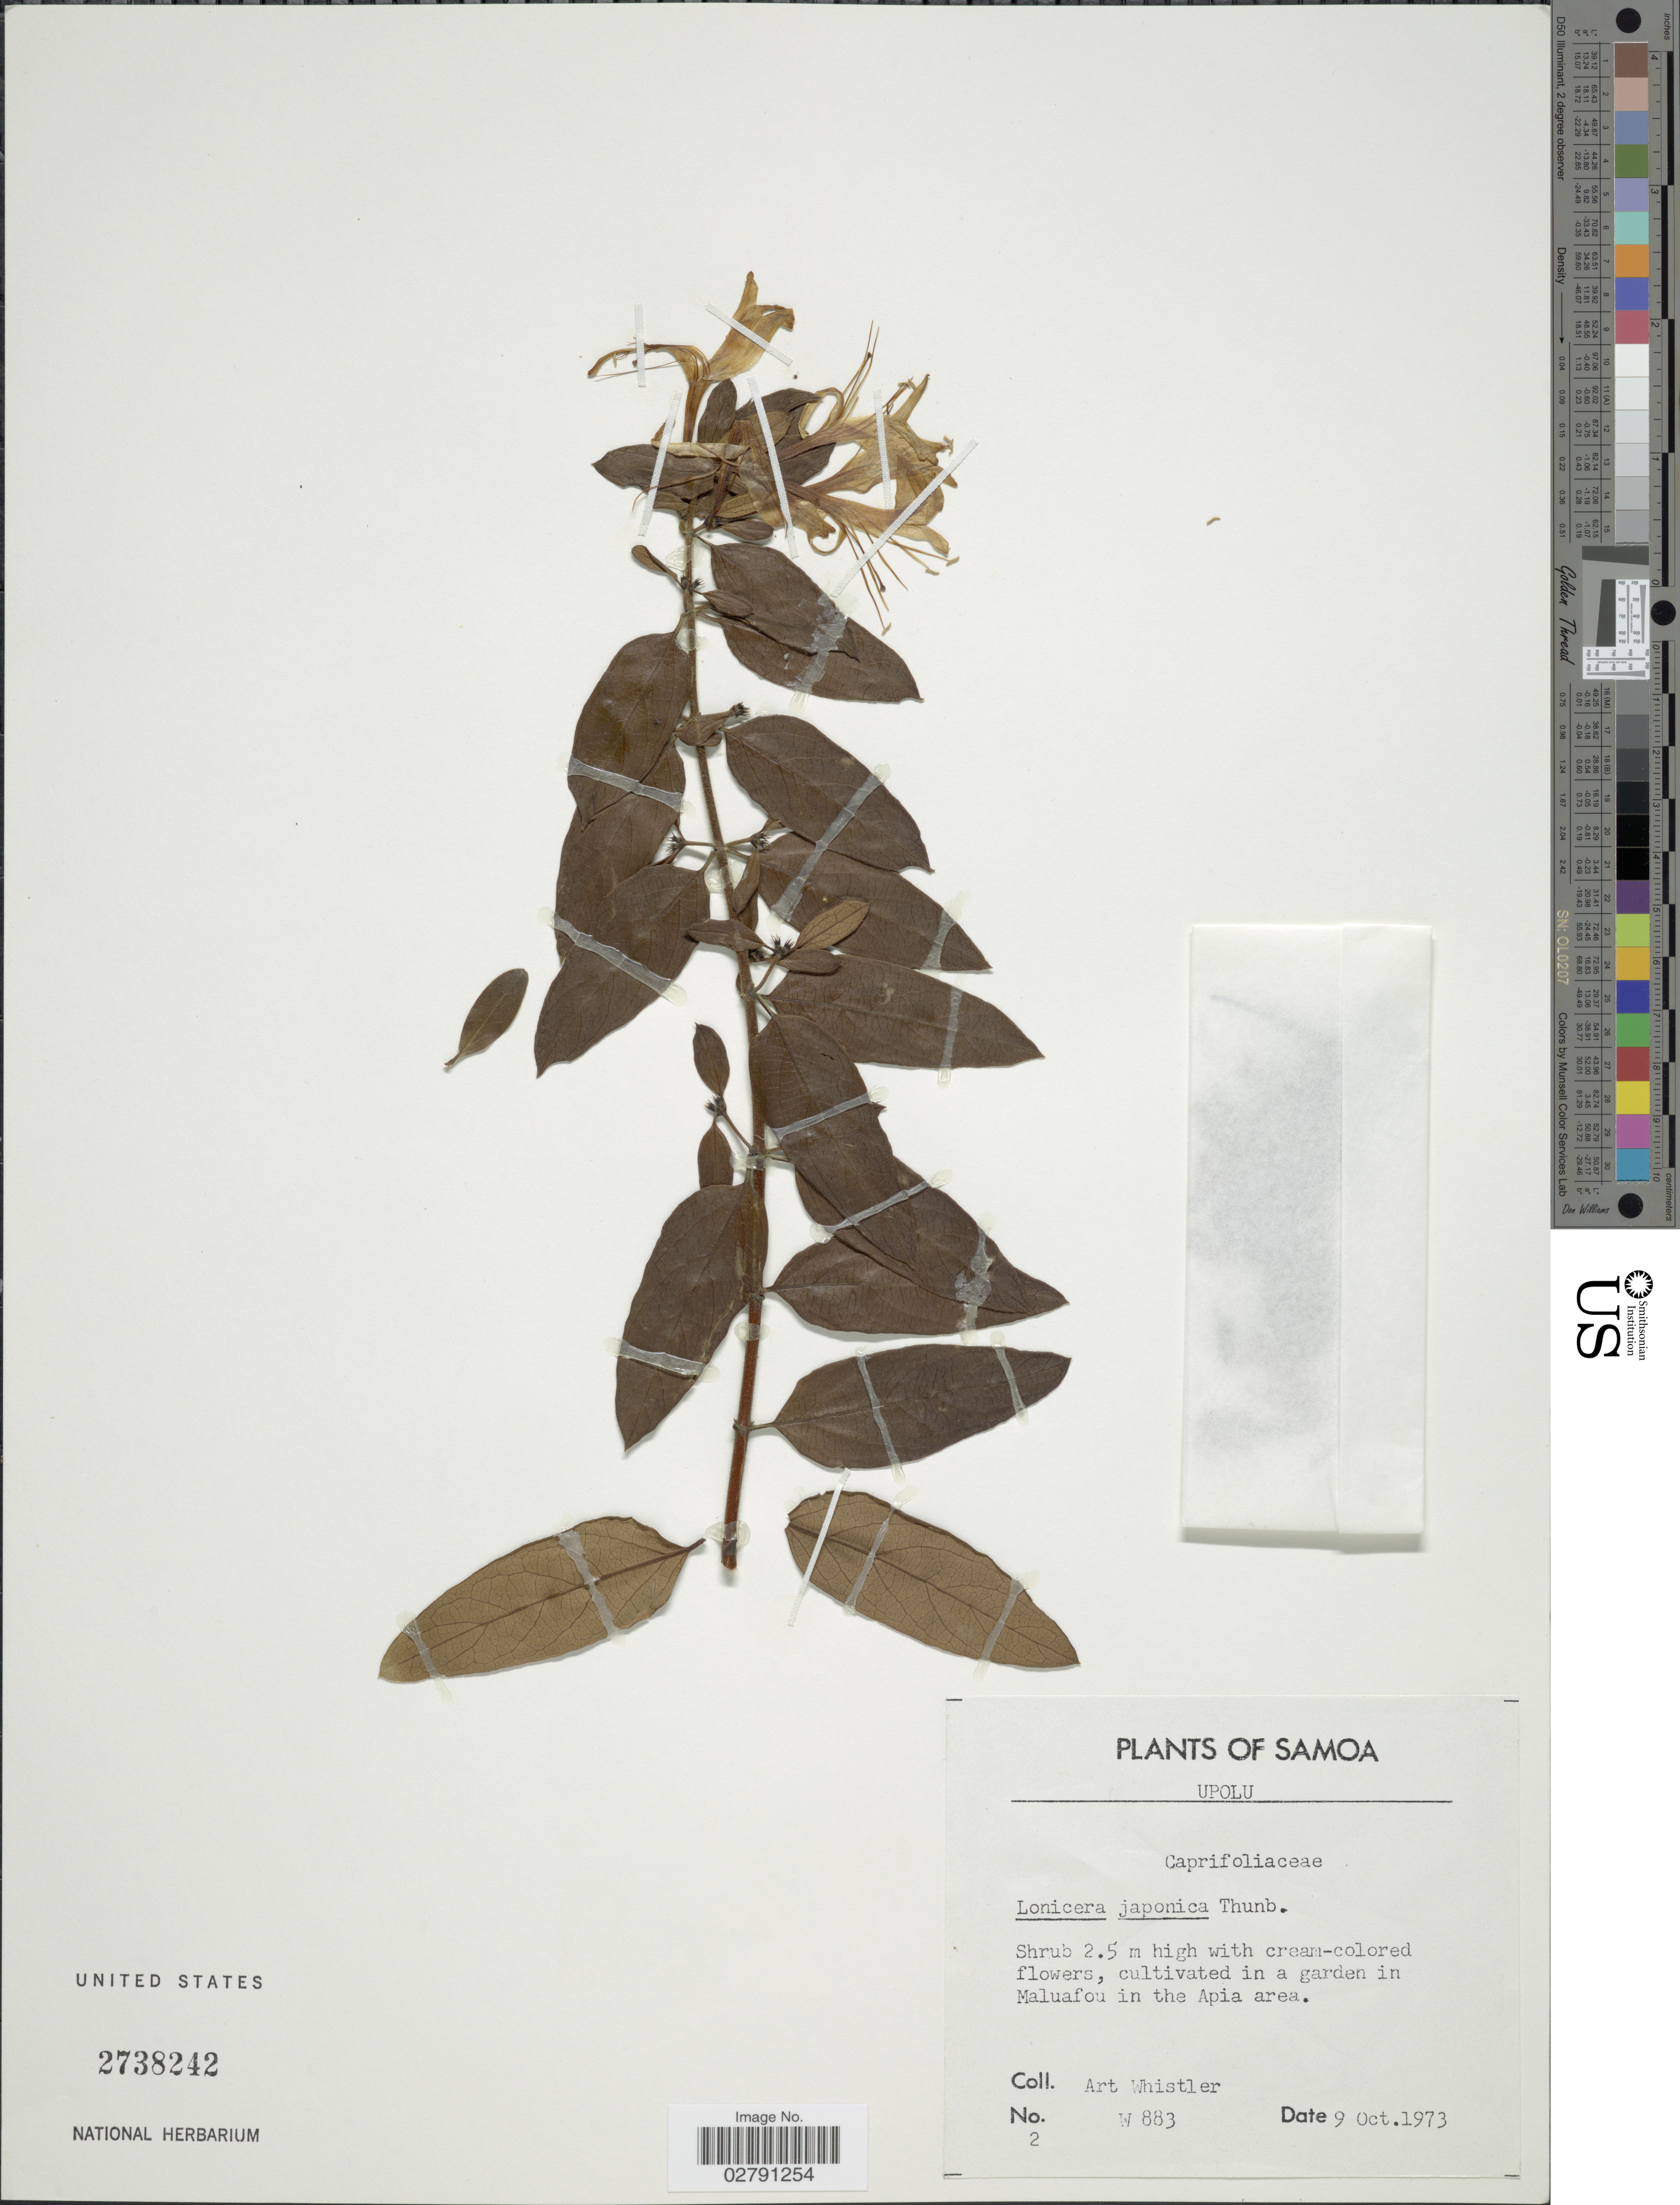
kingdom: Plantae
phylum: Tracheophyta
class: Magnoliopsida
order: Dipsacales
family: Caprifoliaceae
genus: Lonicera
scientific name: Lonicera japonica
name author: Thunb.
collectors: A. Whistler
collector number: W883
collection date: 1973-10-09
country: Samoa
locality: Samoa. Upolu. Cultivated in a garden in Maluafou in the Apia area.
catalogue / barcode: US 2738242